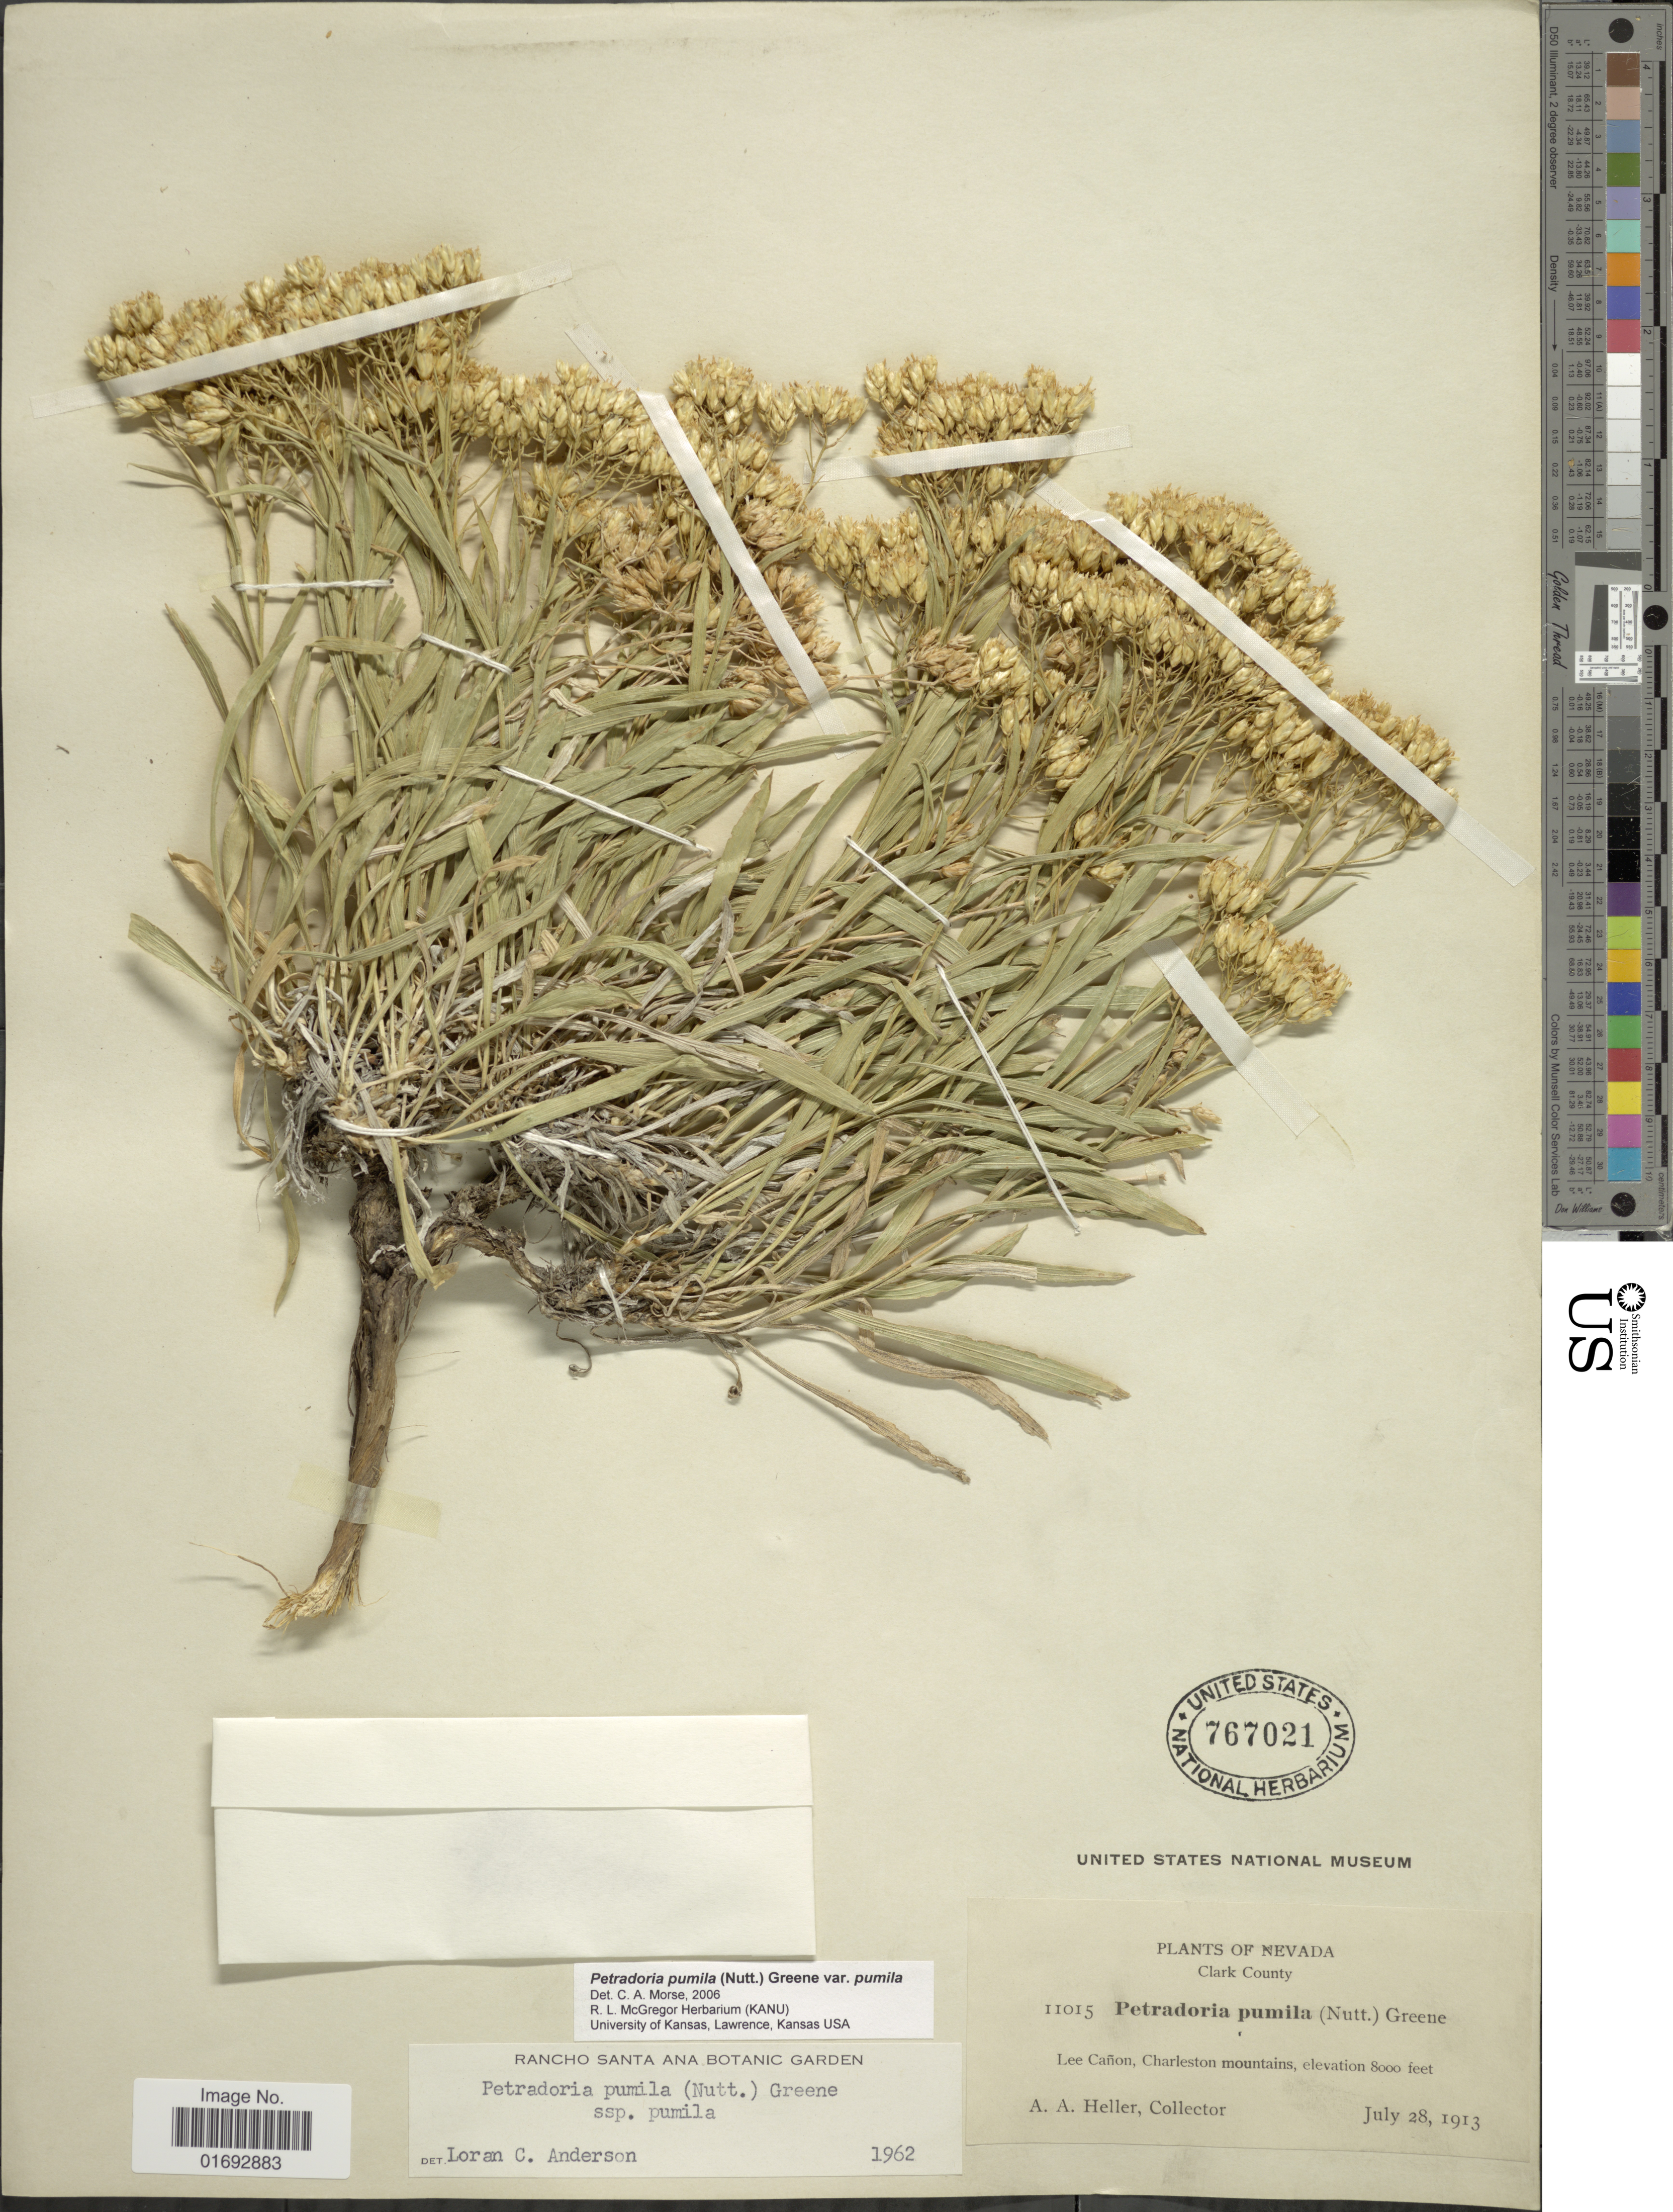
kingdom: Plantae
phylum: Tracheophyta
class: Magnoliopsida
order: Asterales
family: Asteraceae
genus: Petradoria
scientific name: Petradoria pumila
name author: (Nutt.) Greene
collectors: A. A. Heller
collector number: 11015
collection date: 1913-07-28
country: United States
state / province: Nevada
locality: Lee Cañon, Charleston mountains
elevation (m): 2438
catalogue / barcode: US 767021